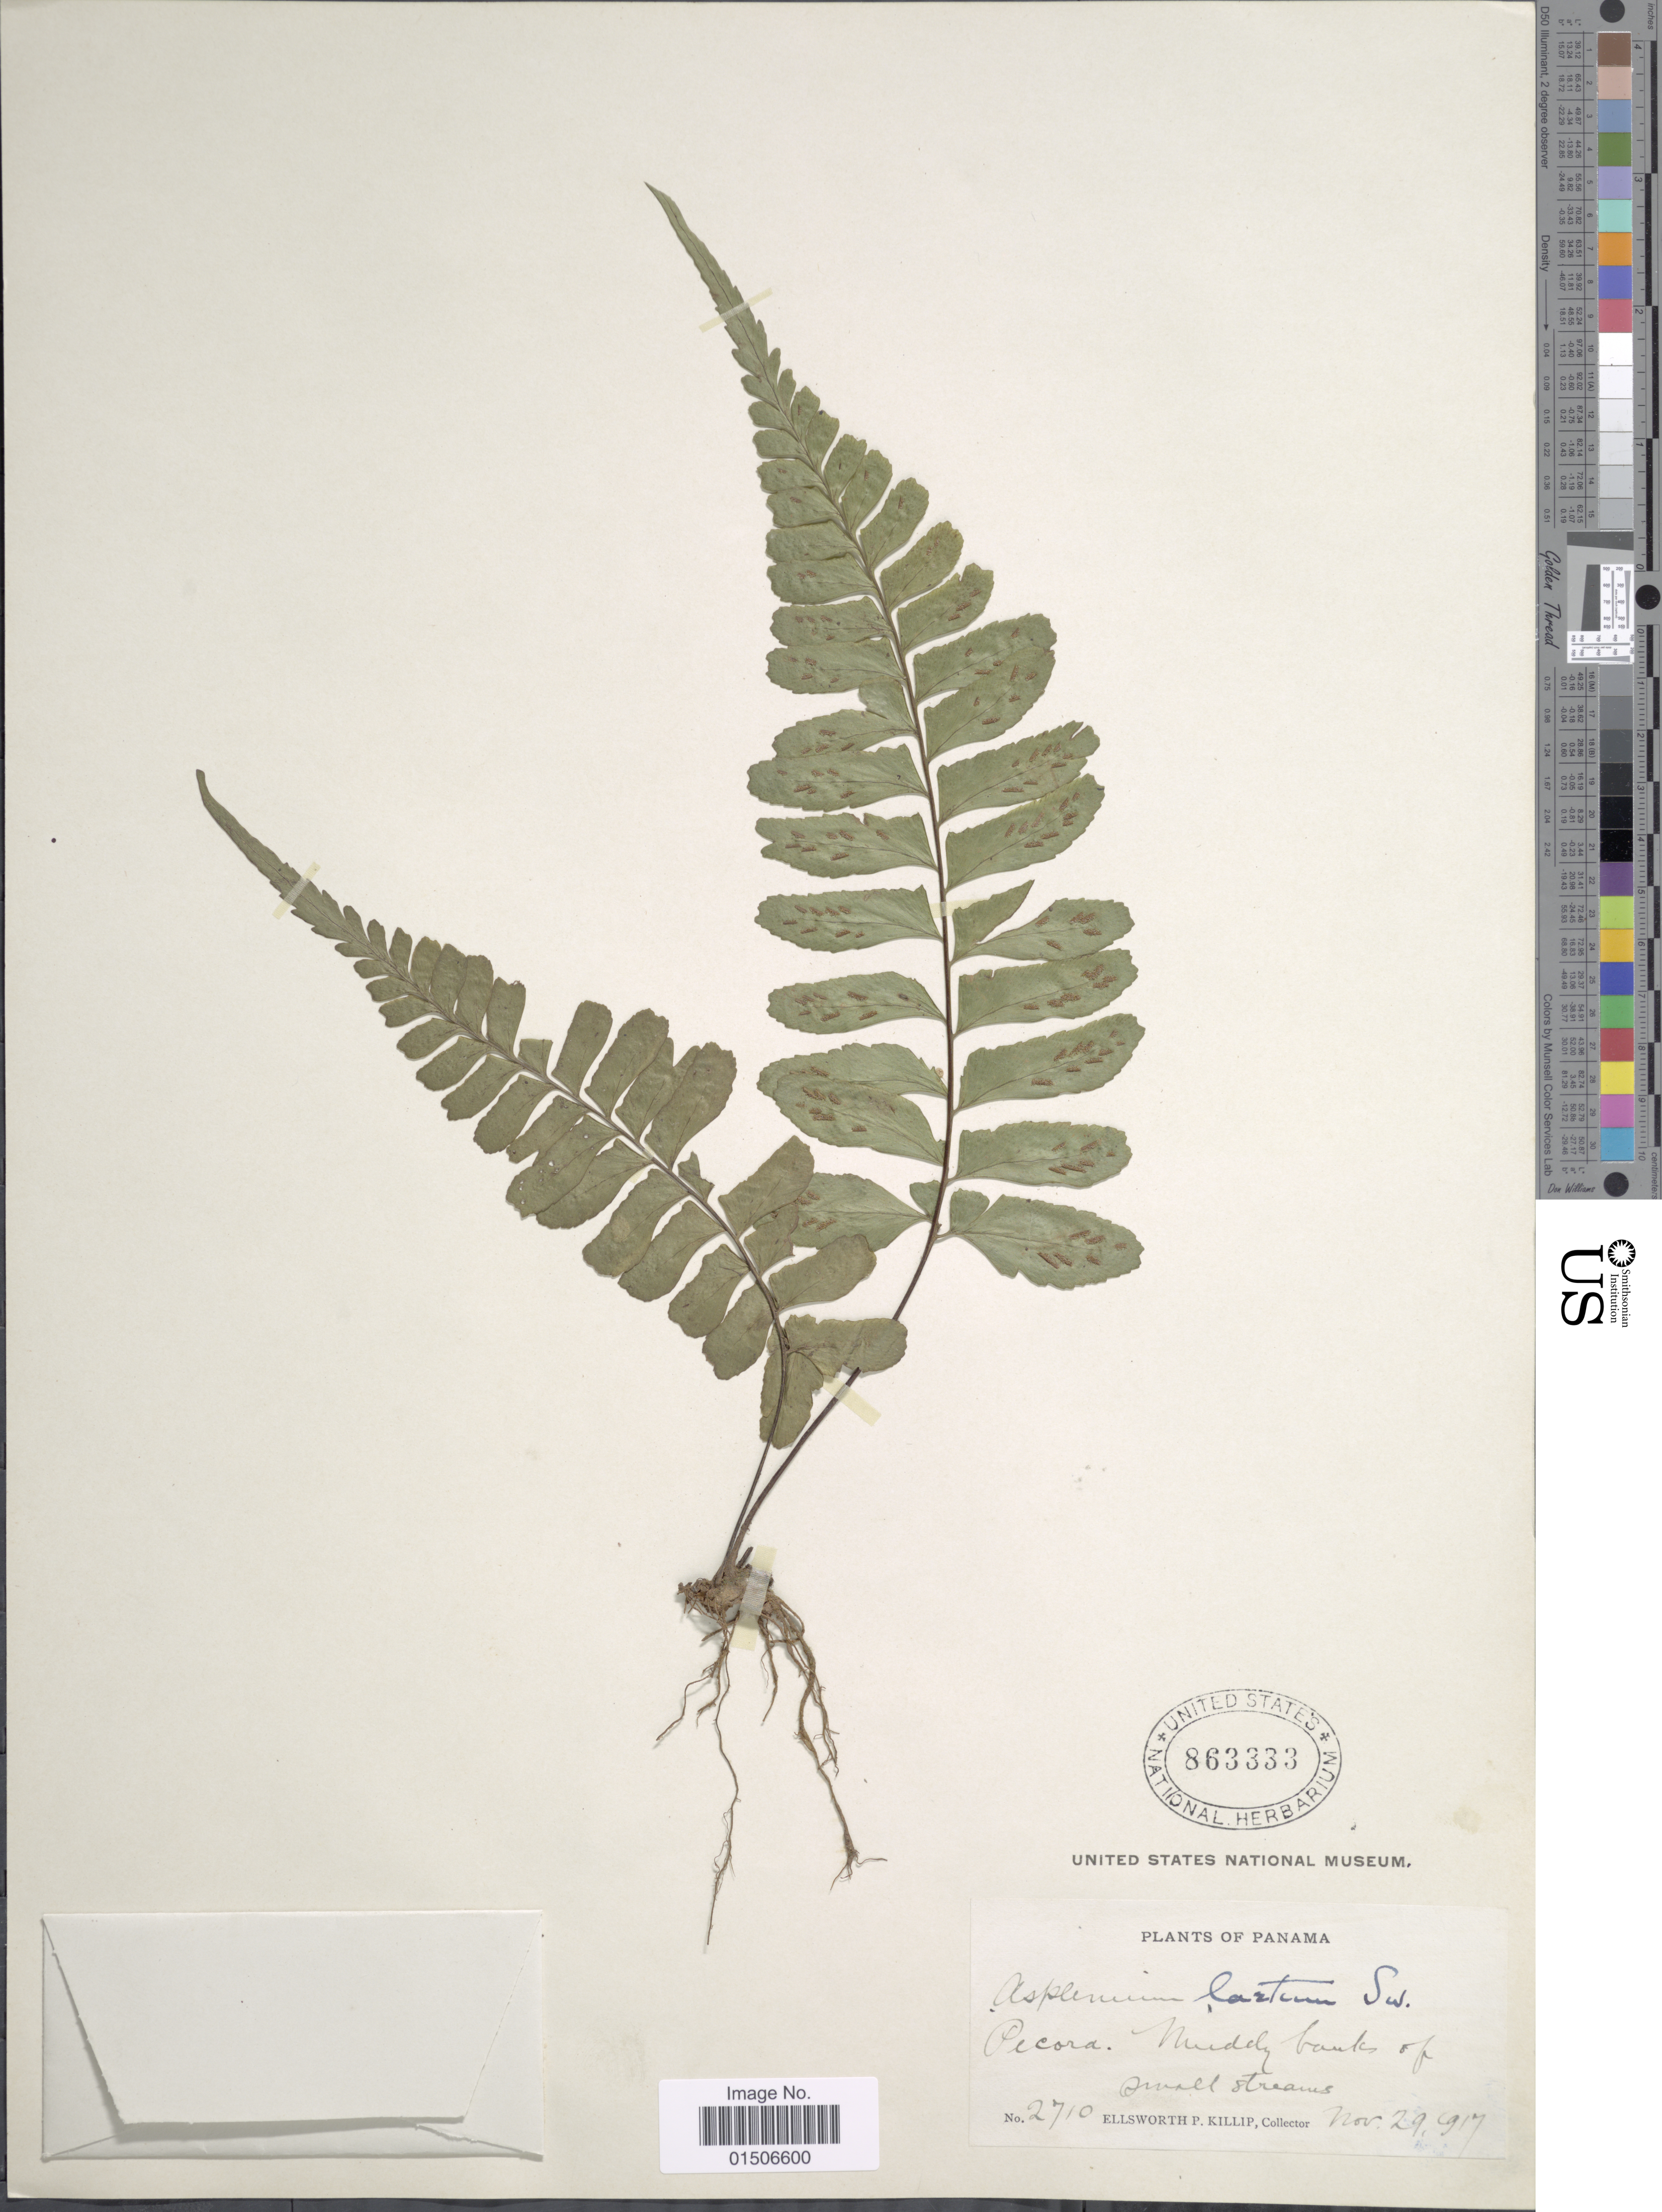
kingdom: Plantae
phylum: Tracheophyta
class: Polypodiopsida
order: Polypodiales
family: Aspleniaceae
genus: Asplenium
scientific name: Asplenium laetum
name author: Sw.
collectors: E. P. Killip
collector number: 2710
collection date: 1917-11-29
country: Panama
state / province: Panamá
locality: Pecora. Nudely banks of small streams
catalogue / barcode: US 863333